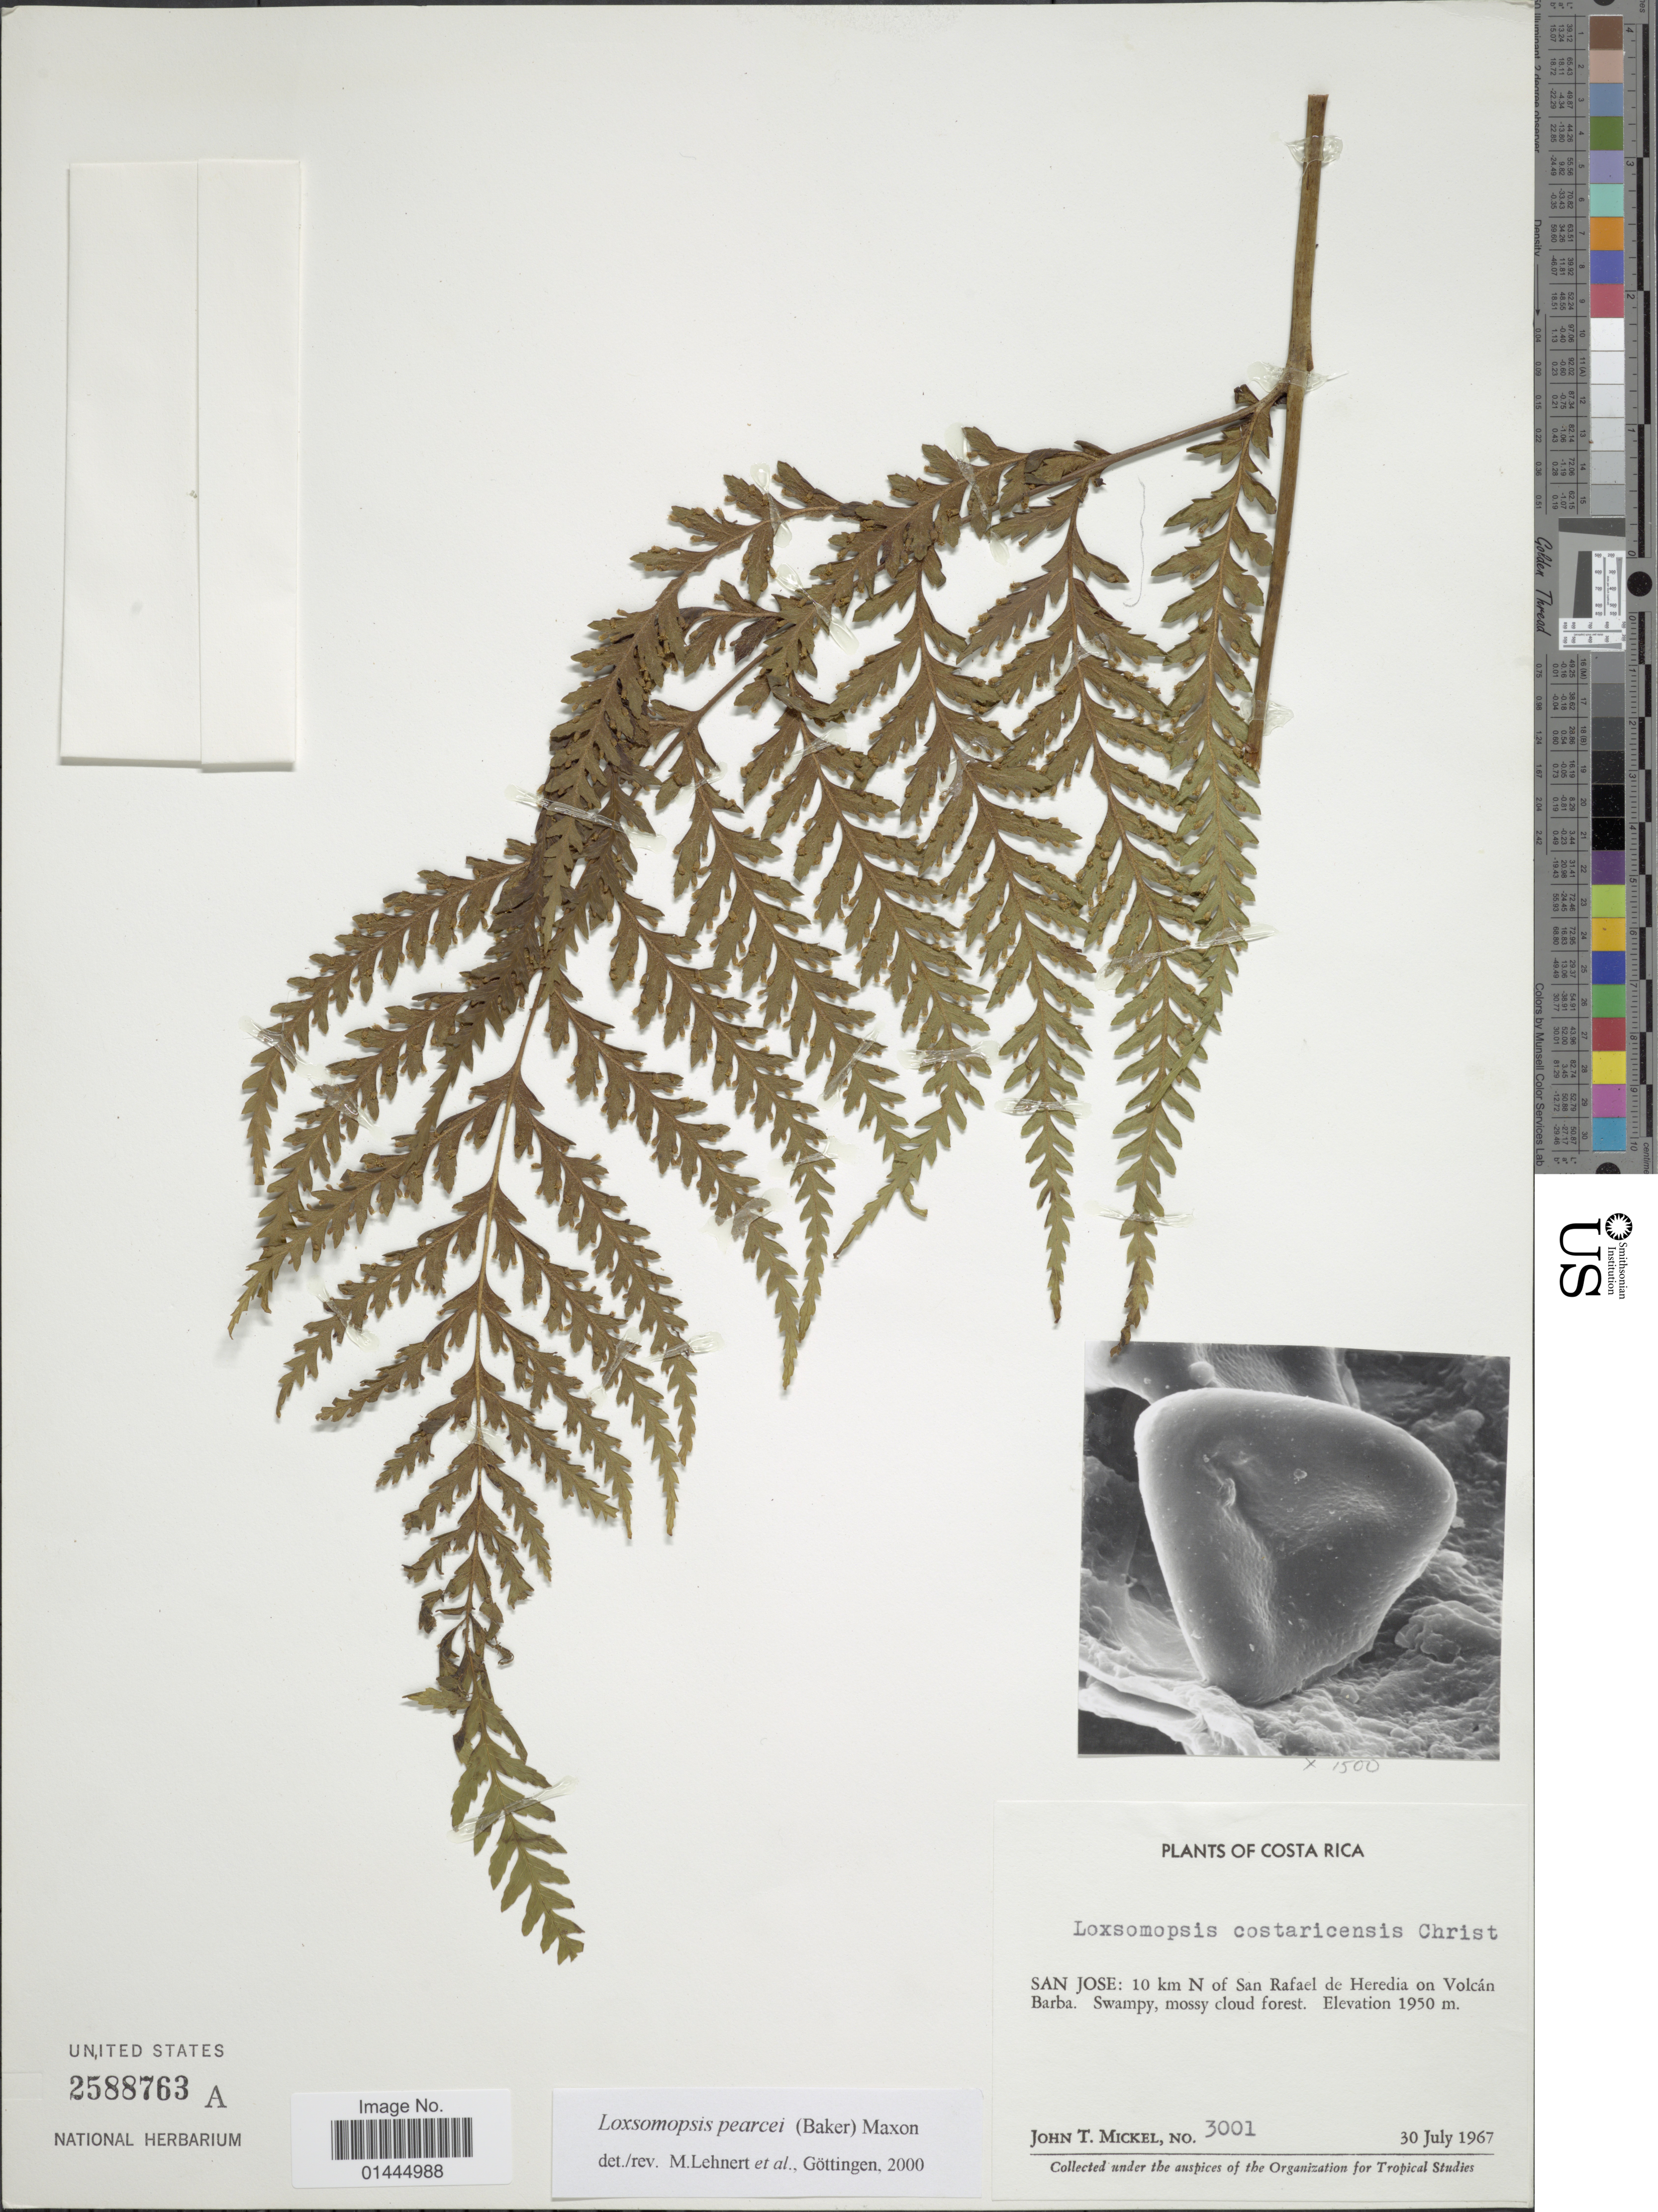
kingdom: Plantae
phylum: Tracheophyta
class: Polypodiopsida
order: Cyatheales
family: Loxsomataceae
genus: Loxsomopsis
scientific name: Loxsomopsis costaricensis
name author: Christ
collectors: J. T. Mickel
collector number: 3001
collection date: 1967-07-30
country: Costa Rica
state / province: San José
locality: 10 km N of San Rafael de Heredia on Volcan Barba.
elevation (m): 1950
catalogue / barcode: US 2588763A